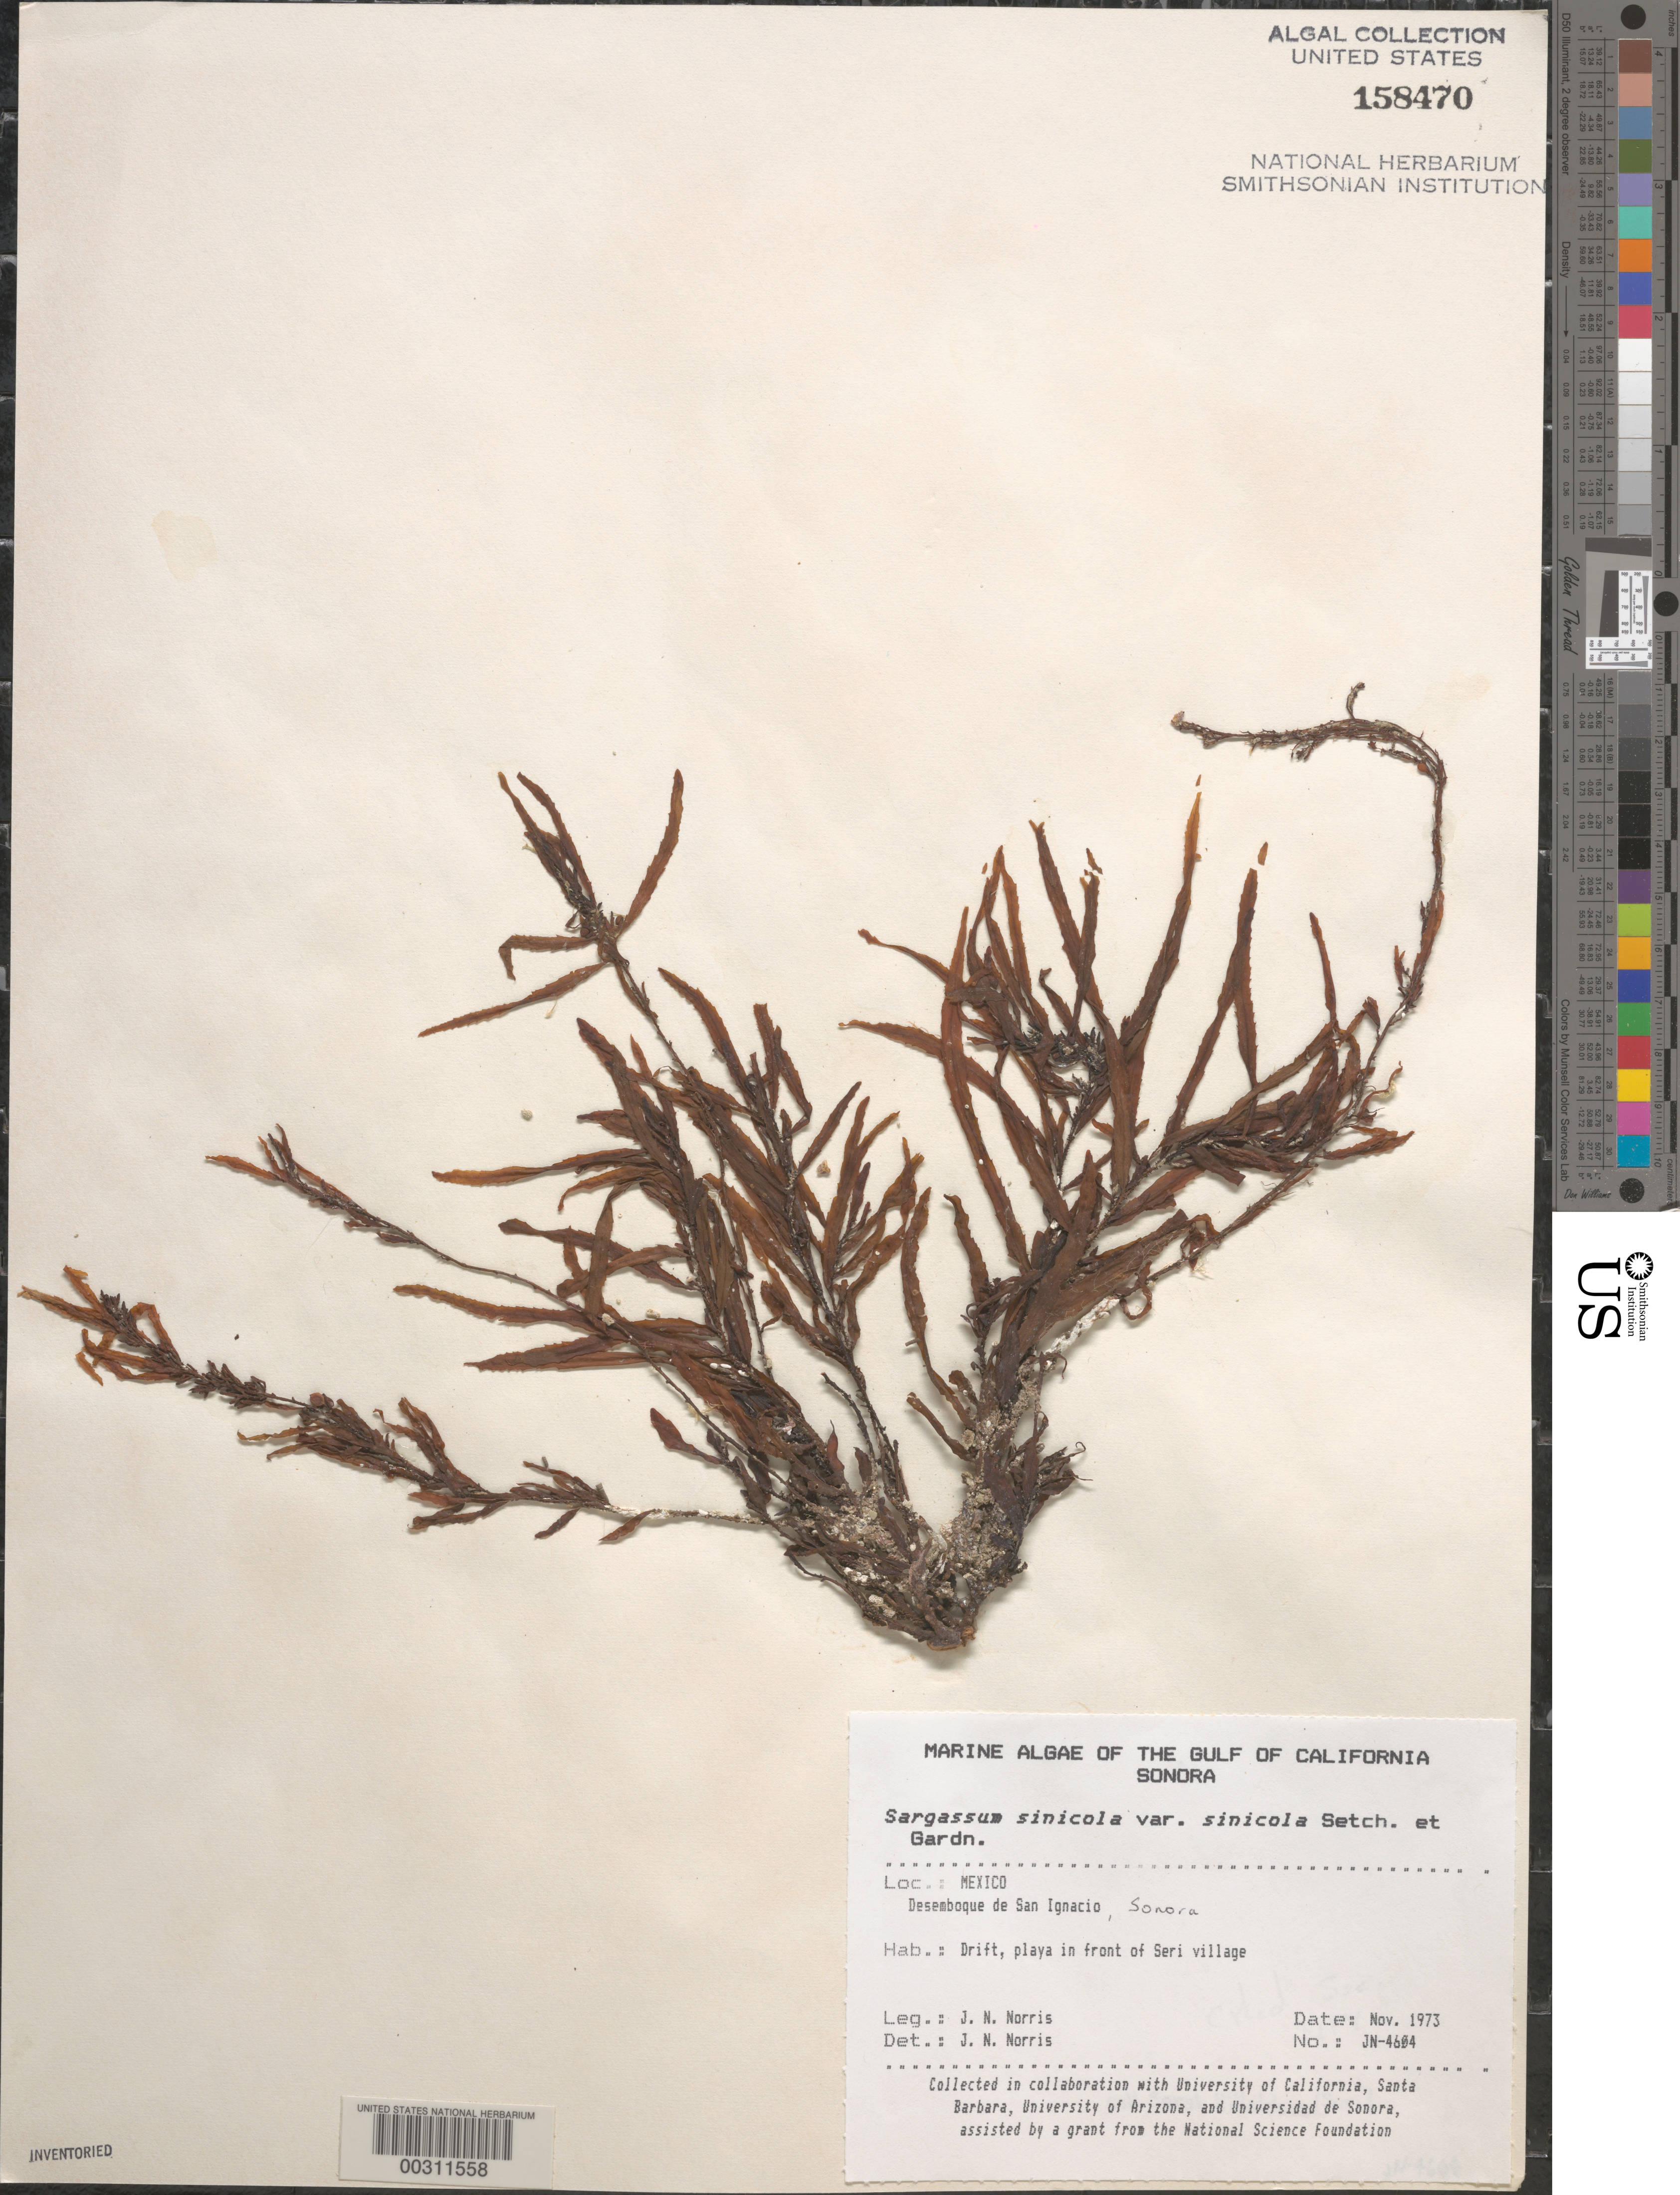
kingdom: Chromista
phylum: Ochrophyta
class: Phaeophyceae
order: Fucales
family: Sargassaceae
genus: Sargassum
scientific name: Sargassum sinicola var. sinicola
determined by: Norris, James N.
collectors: J. N. Norris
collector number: JN-4604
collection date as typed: Nov 1973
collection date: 1973-11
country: Mexico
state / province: Sonora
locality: Desemboque de San Ignacio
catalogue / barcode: US 158470